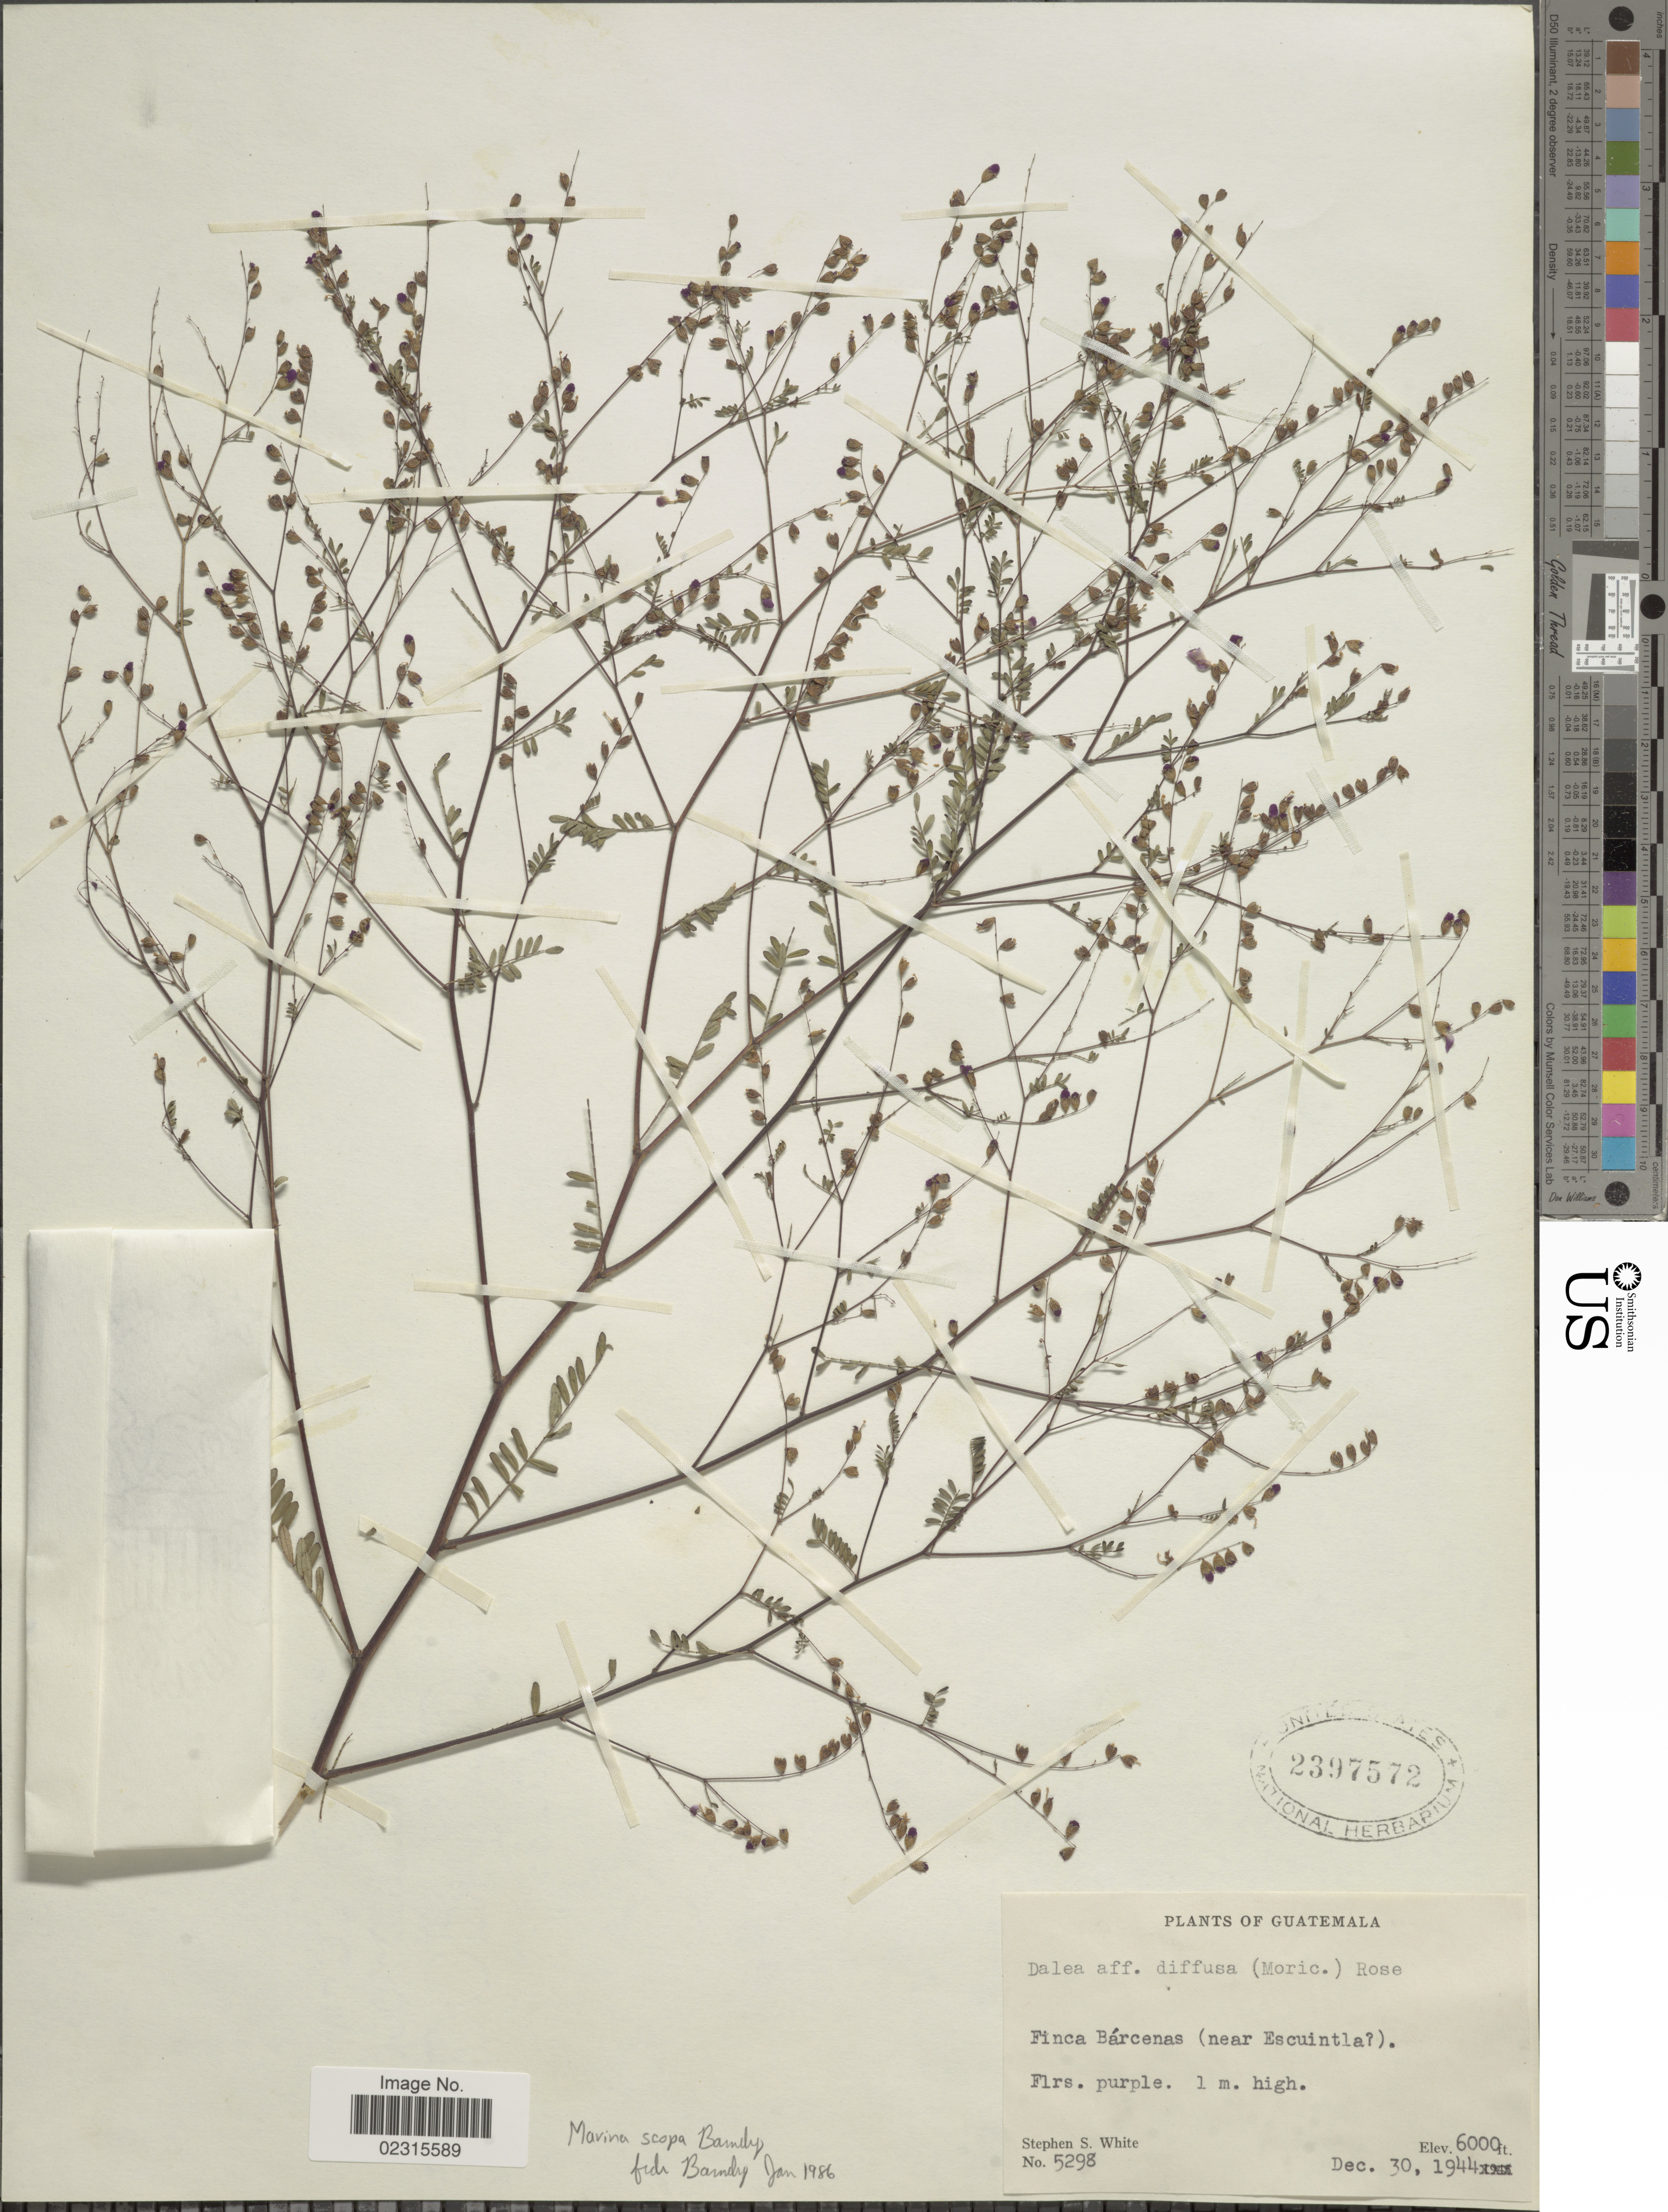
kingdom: Plantae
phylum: Tracheophyta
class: Magnoliopsida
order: Fabales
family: Fabaceae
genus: Marina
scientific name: Marina scopa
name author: Barneby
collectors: S. S. White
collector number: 5298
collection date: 1944-12-30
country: Guatemala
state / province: Escuintla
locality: Finca Barcenas (near Escuintla)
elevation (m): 1829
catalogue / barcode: US 2397572